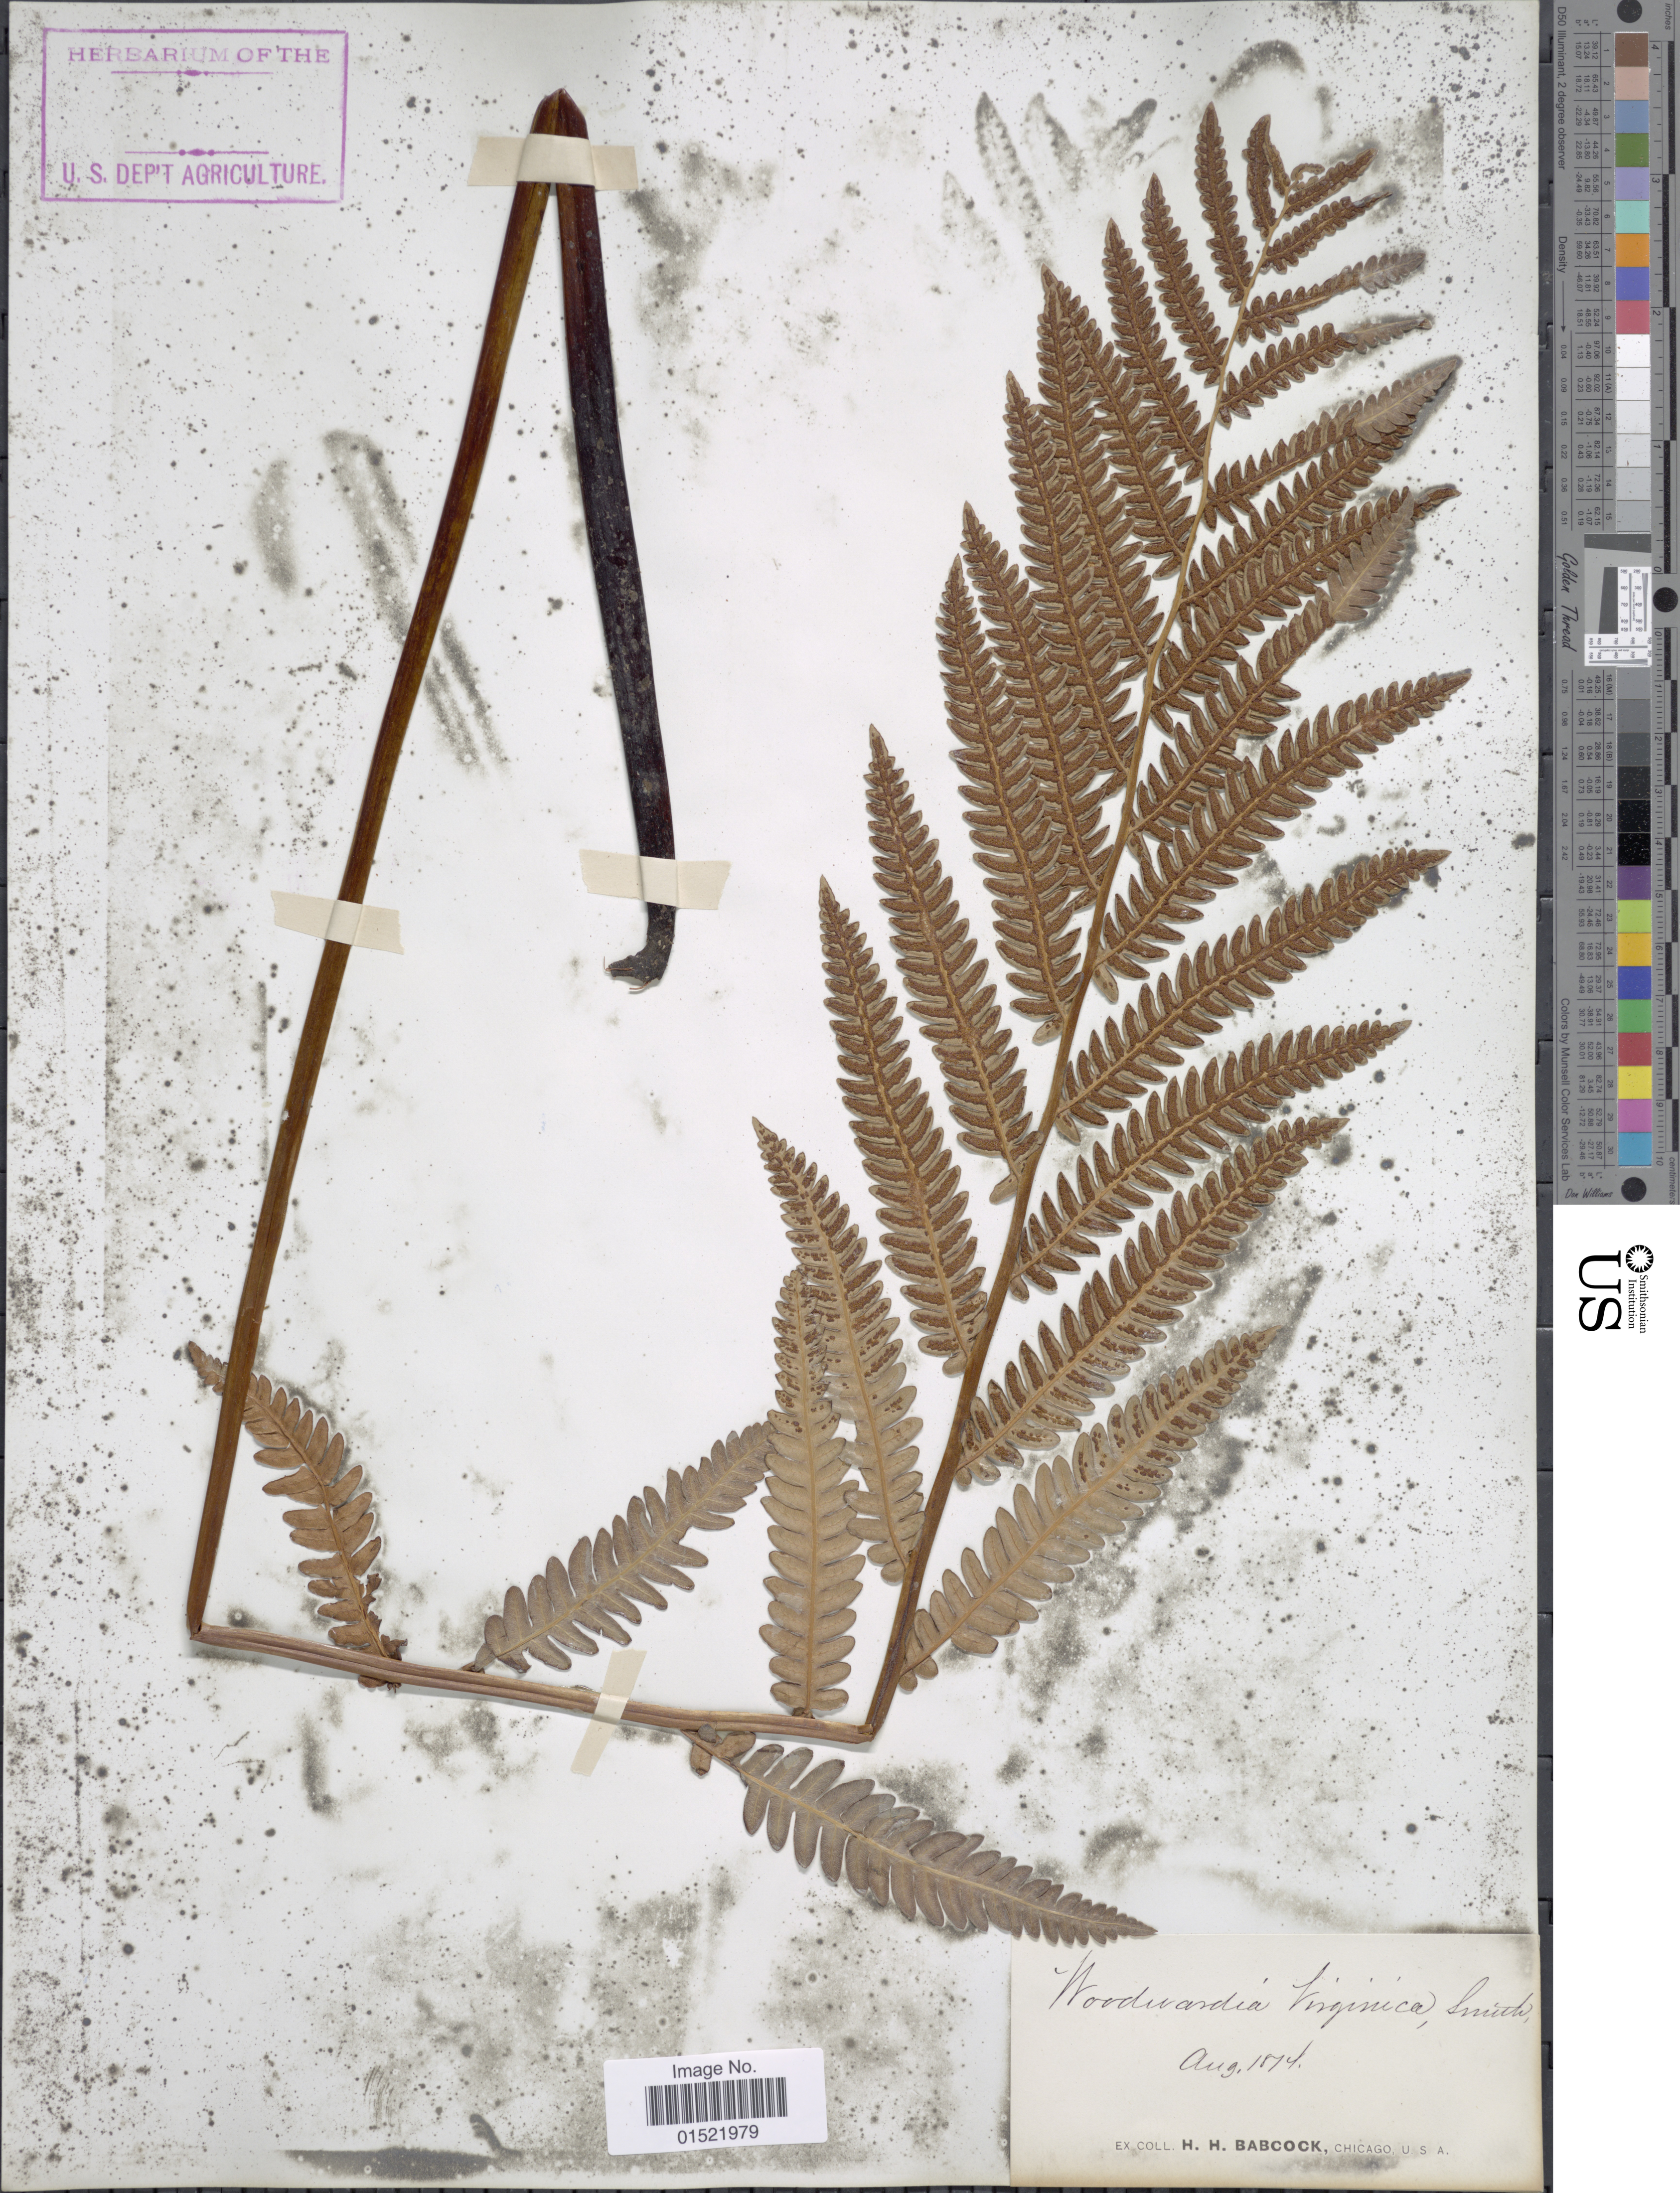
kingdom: Plantae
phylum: Tracheophyta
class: Polypodiopsida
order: Polypodiales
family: Blechnaceae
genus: Woodwardia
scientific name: Woodwardia virginica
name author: (L.) R.M. Sm.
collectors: H. Babcock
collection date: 1874-08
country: United States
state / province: Illinois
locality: Chicago